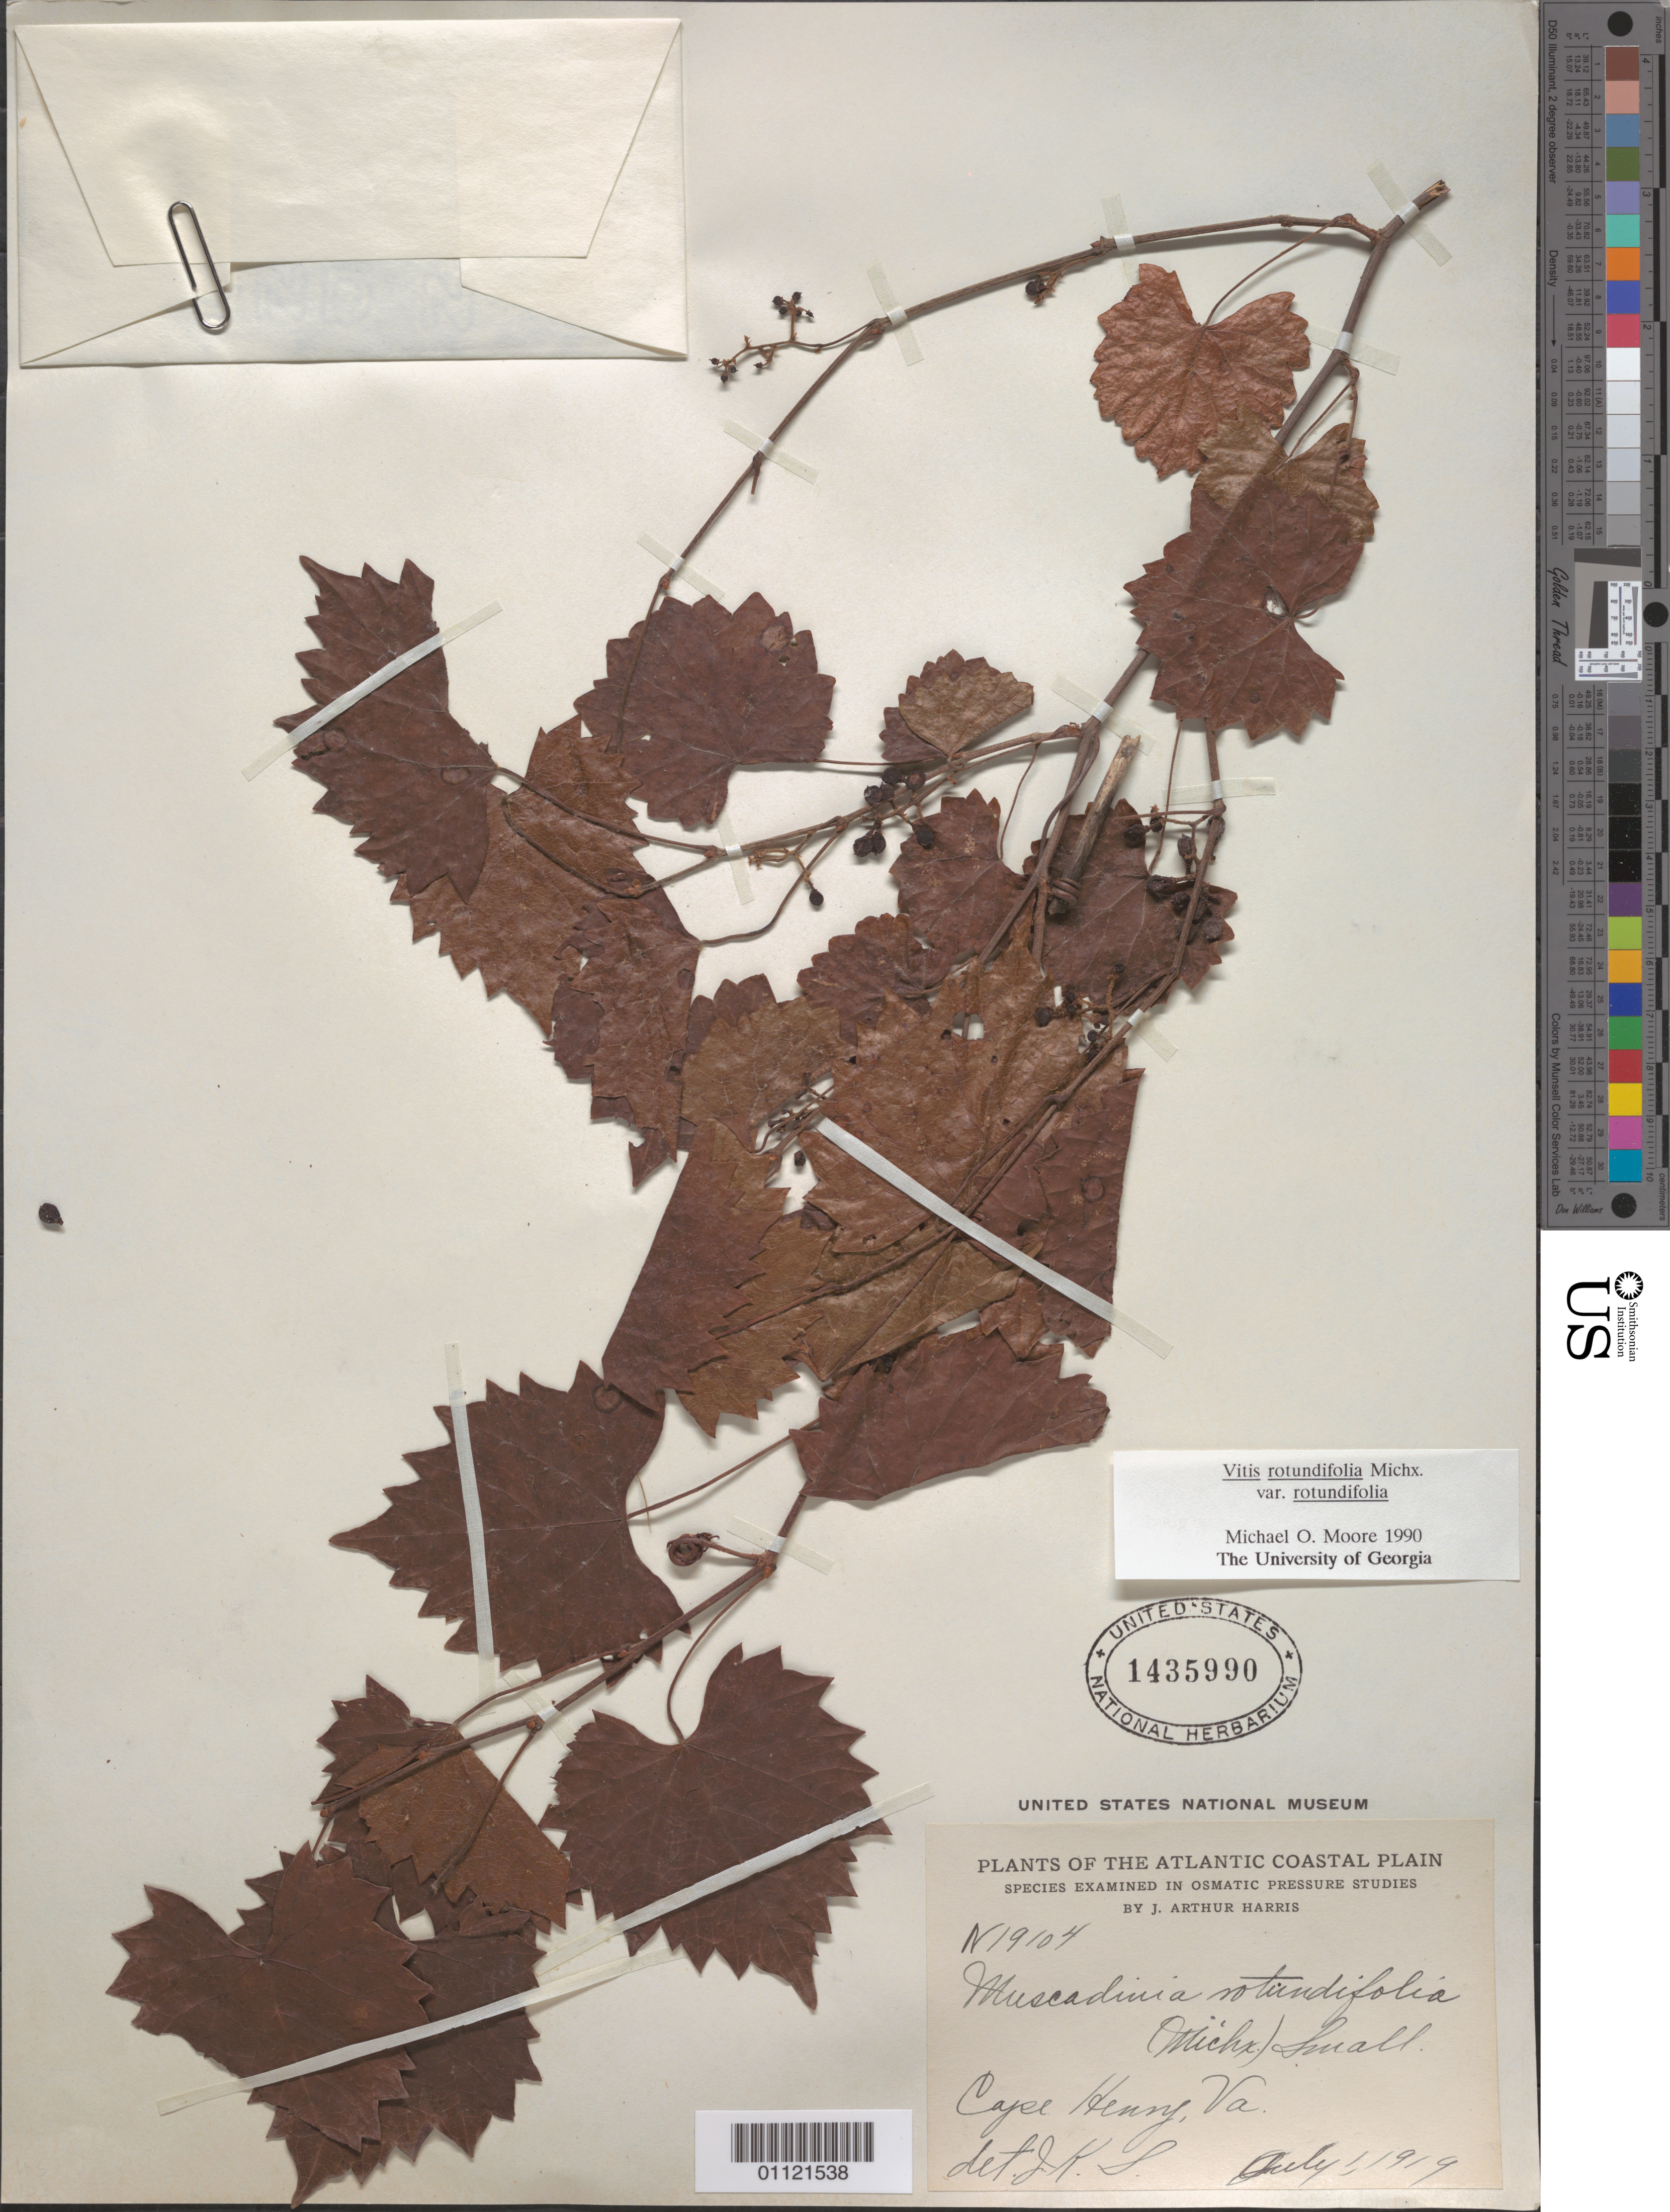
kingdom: Plantae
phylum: Tracheophyta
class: Magnoliopsida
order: Vitales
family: Vitaceae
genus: Vitis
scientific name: Vitis rotundifolia var. rotundifolia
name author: Michx.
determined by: Moore, M. O.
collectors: J. A. Harris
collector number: N19104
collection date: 1919-07-01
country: United States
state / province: Virginia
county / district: City of Virginia Beach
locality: Cape Henry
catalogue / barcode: US 1435990